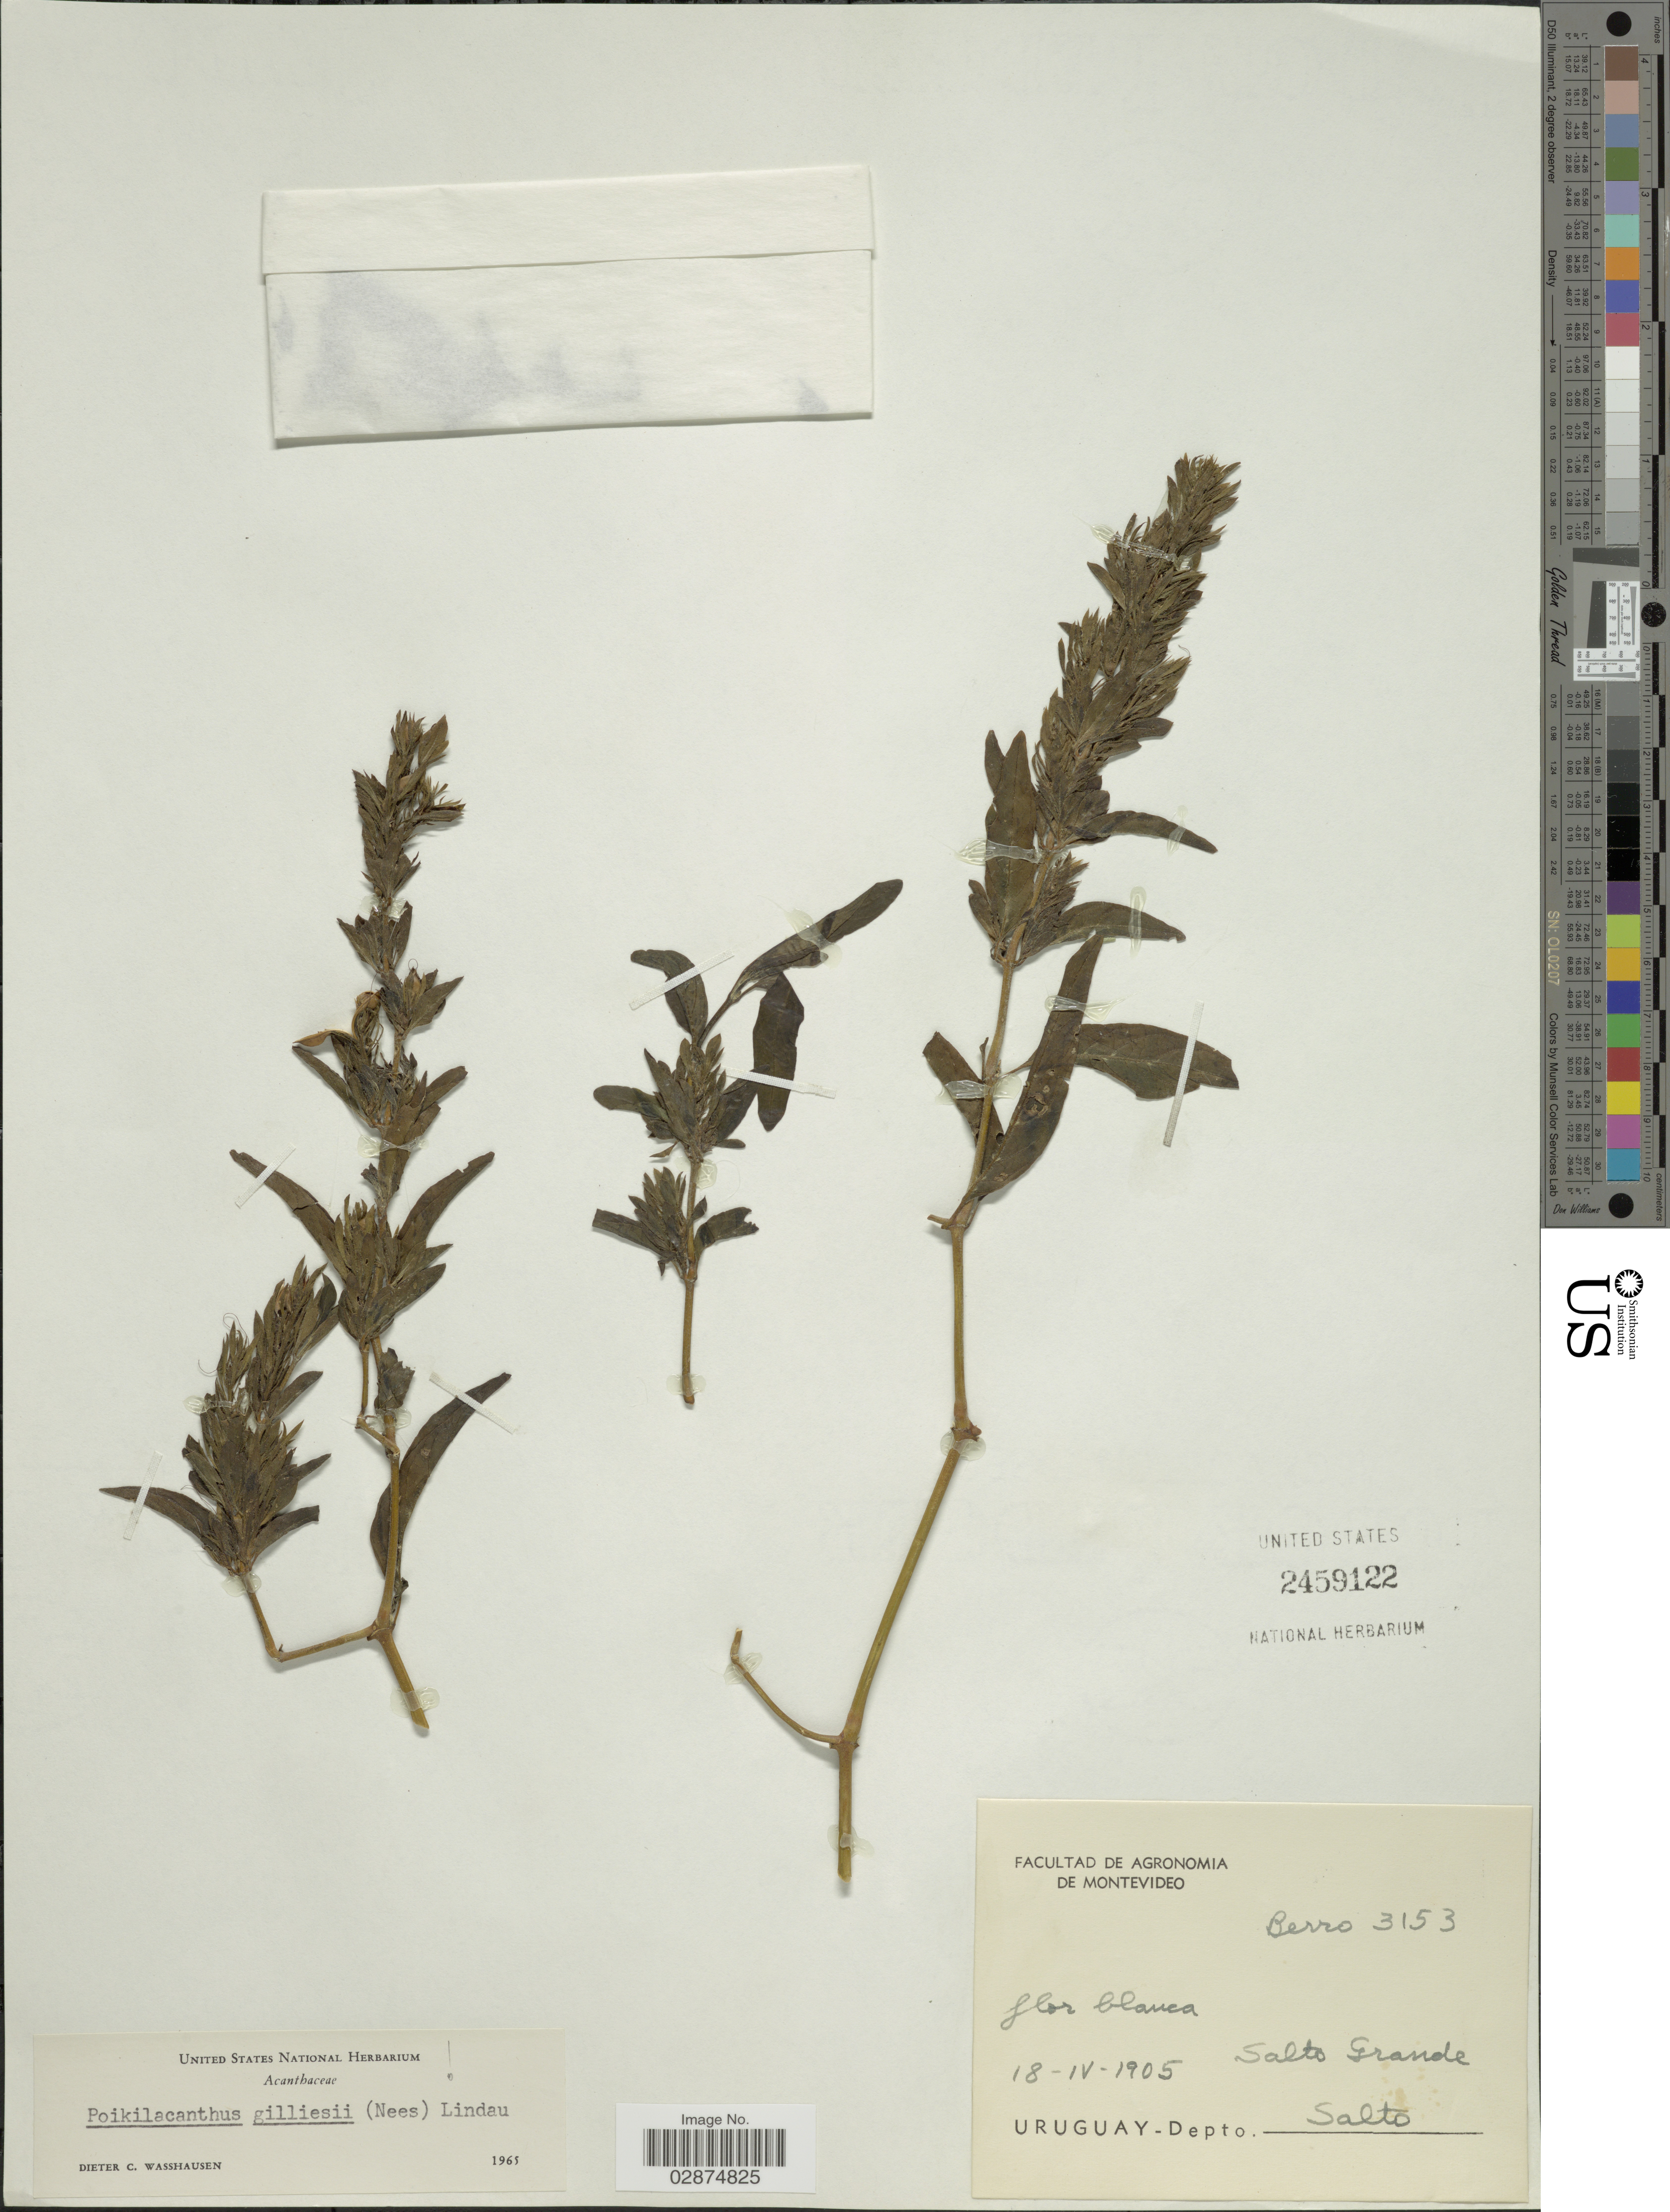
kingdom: Plantae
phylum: Tracheophyta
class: Magnoliopsida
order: Lamiales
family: Acanthaceae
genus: Poikilacanthus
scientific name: Poikilacanthus glandulosus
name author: (Nees) Ariza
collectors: Berro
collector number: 3153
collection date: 1905-04-18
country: Uruguay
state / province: Salto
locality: Salto Grande. Depto. Salto.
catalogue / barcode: US 2459122